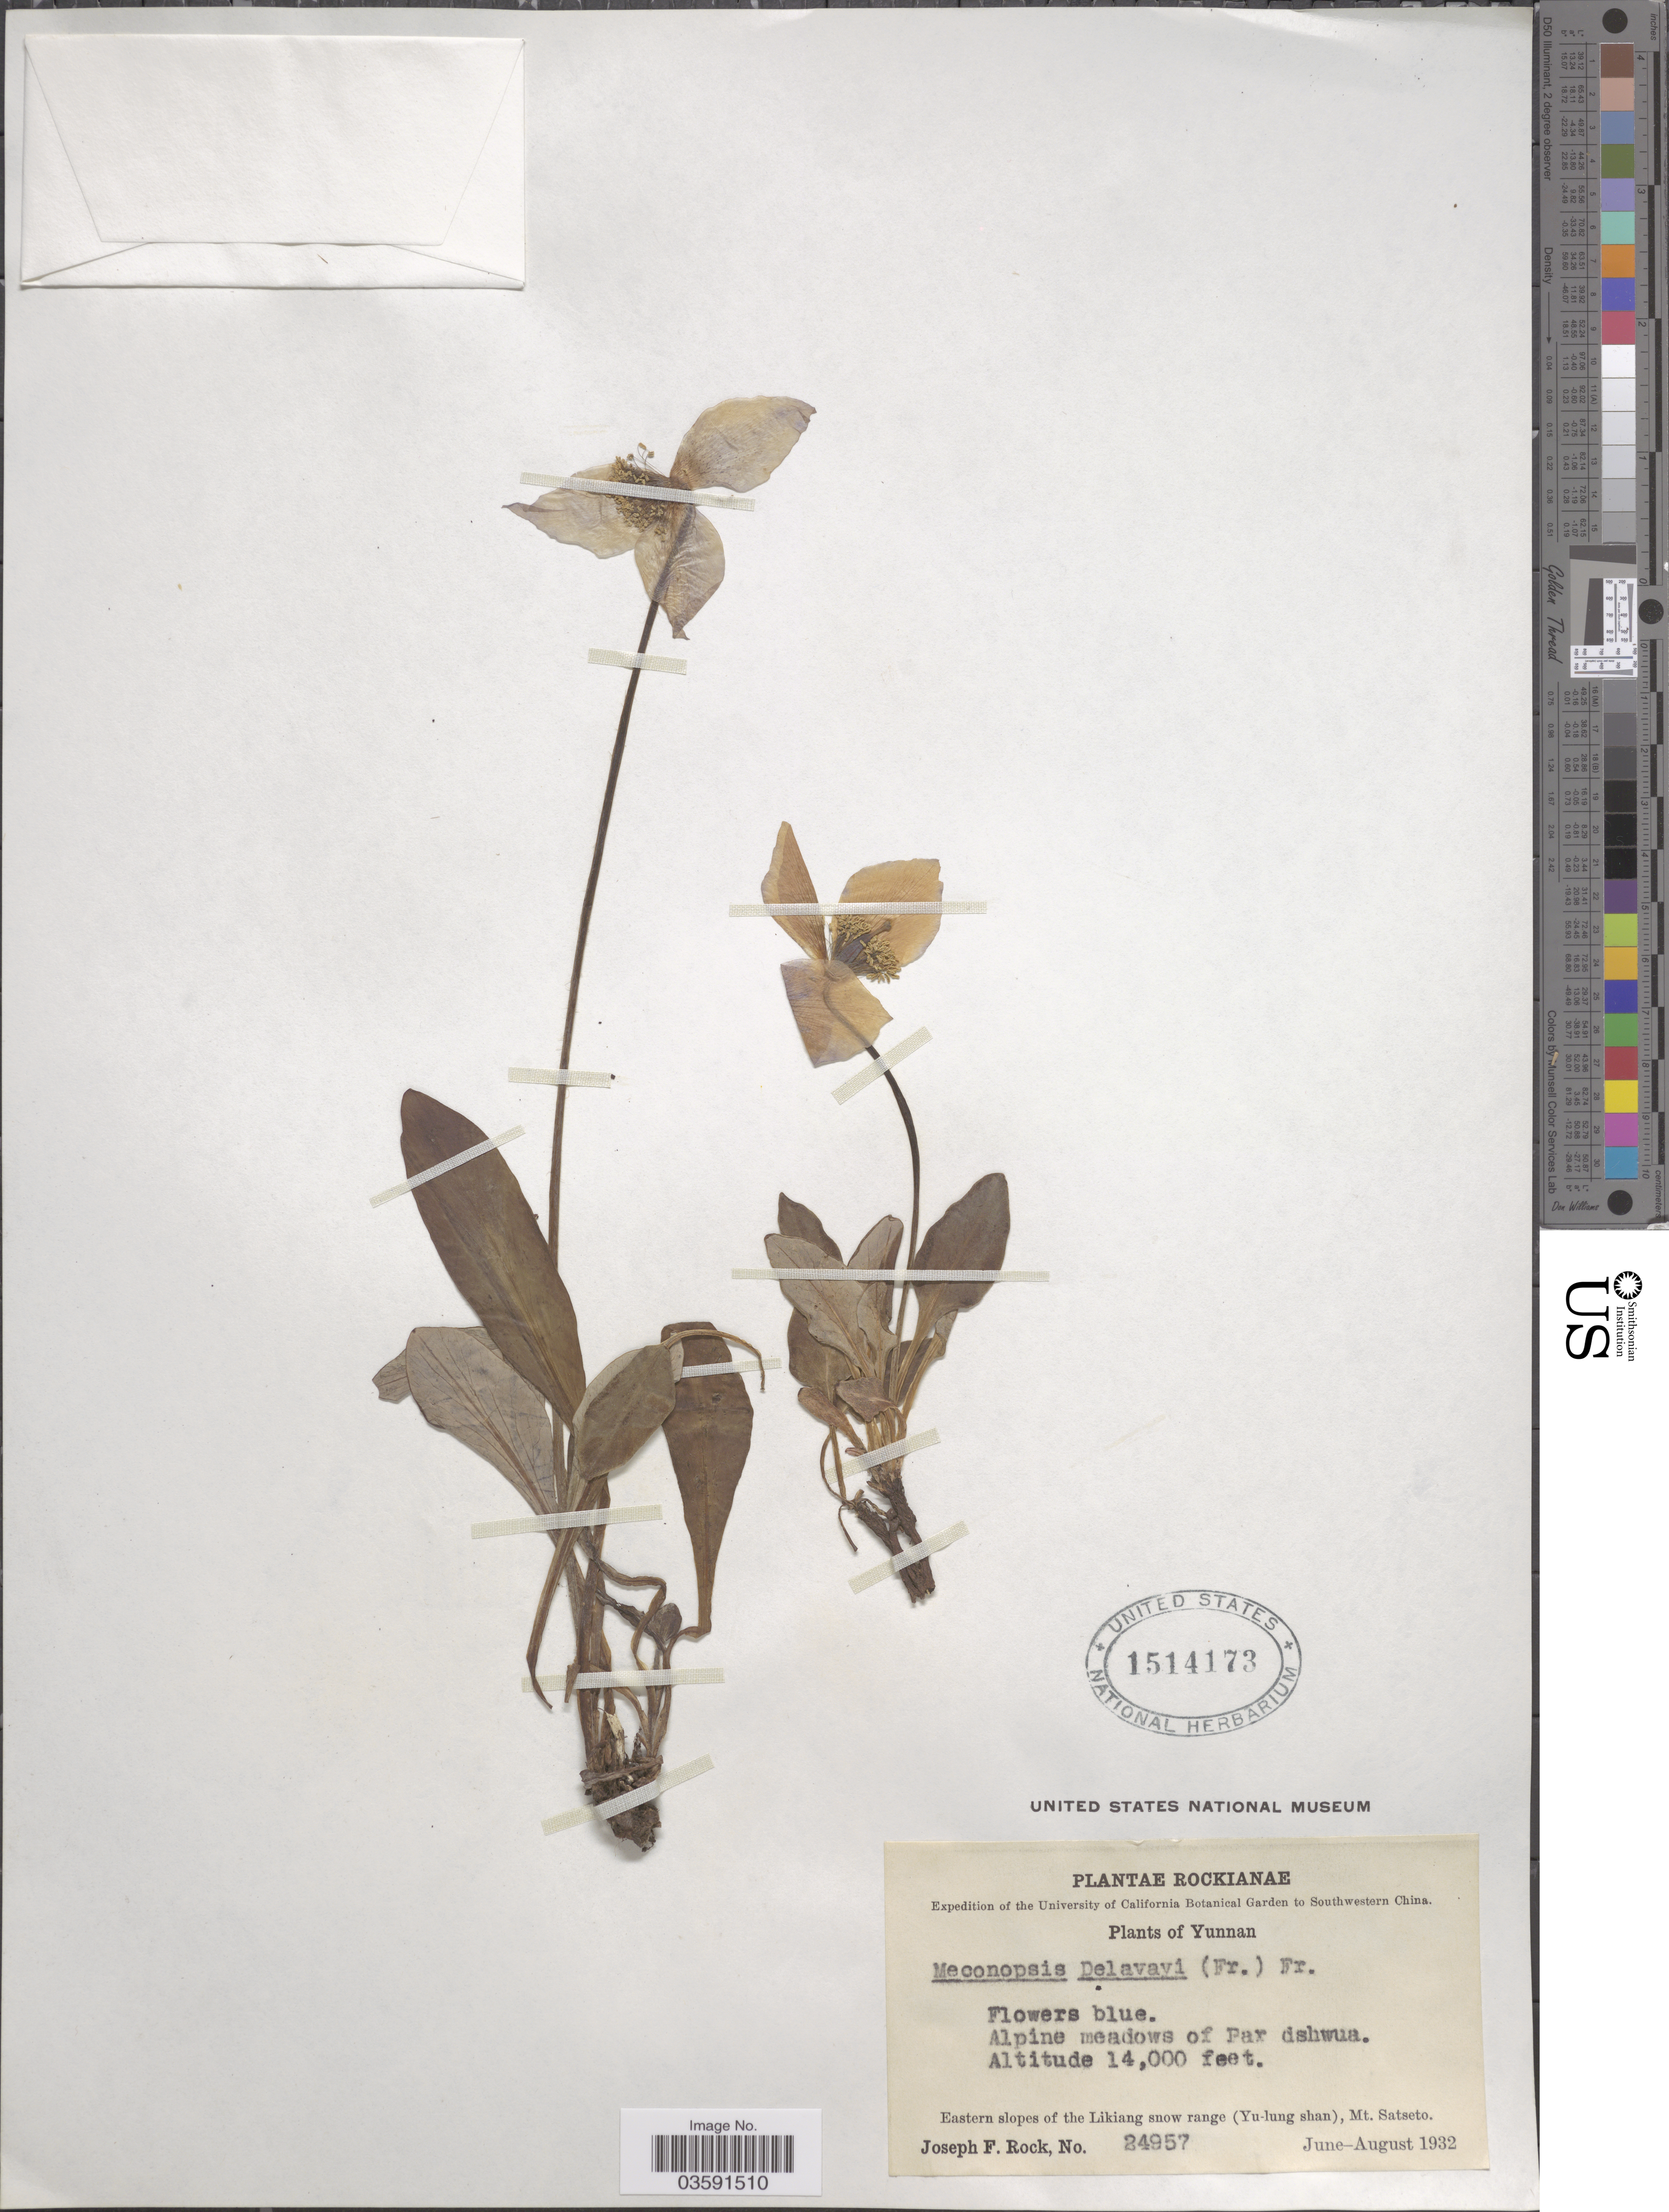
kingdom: Plantae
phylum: Tracheophyta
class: Magnoliopsida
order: Ranunculales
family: Papaveraceae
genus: Meconopsis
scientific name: Meconopsis delavayi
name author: (Franch.) Franch. ex Prain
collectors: J. F. Rock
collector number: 24957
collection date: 1932-06/1932-08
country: China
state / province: Yunnan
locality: Southwestern China. Alpine meadows of Par dshwua. Eastern slopes of the Likiang snow range (Yu-lung shan), Mt. Satseto.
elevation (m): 4267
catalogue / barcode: US 1514173